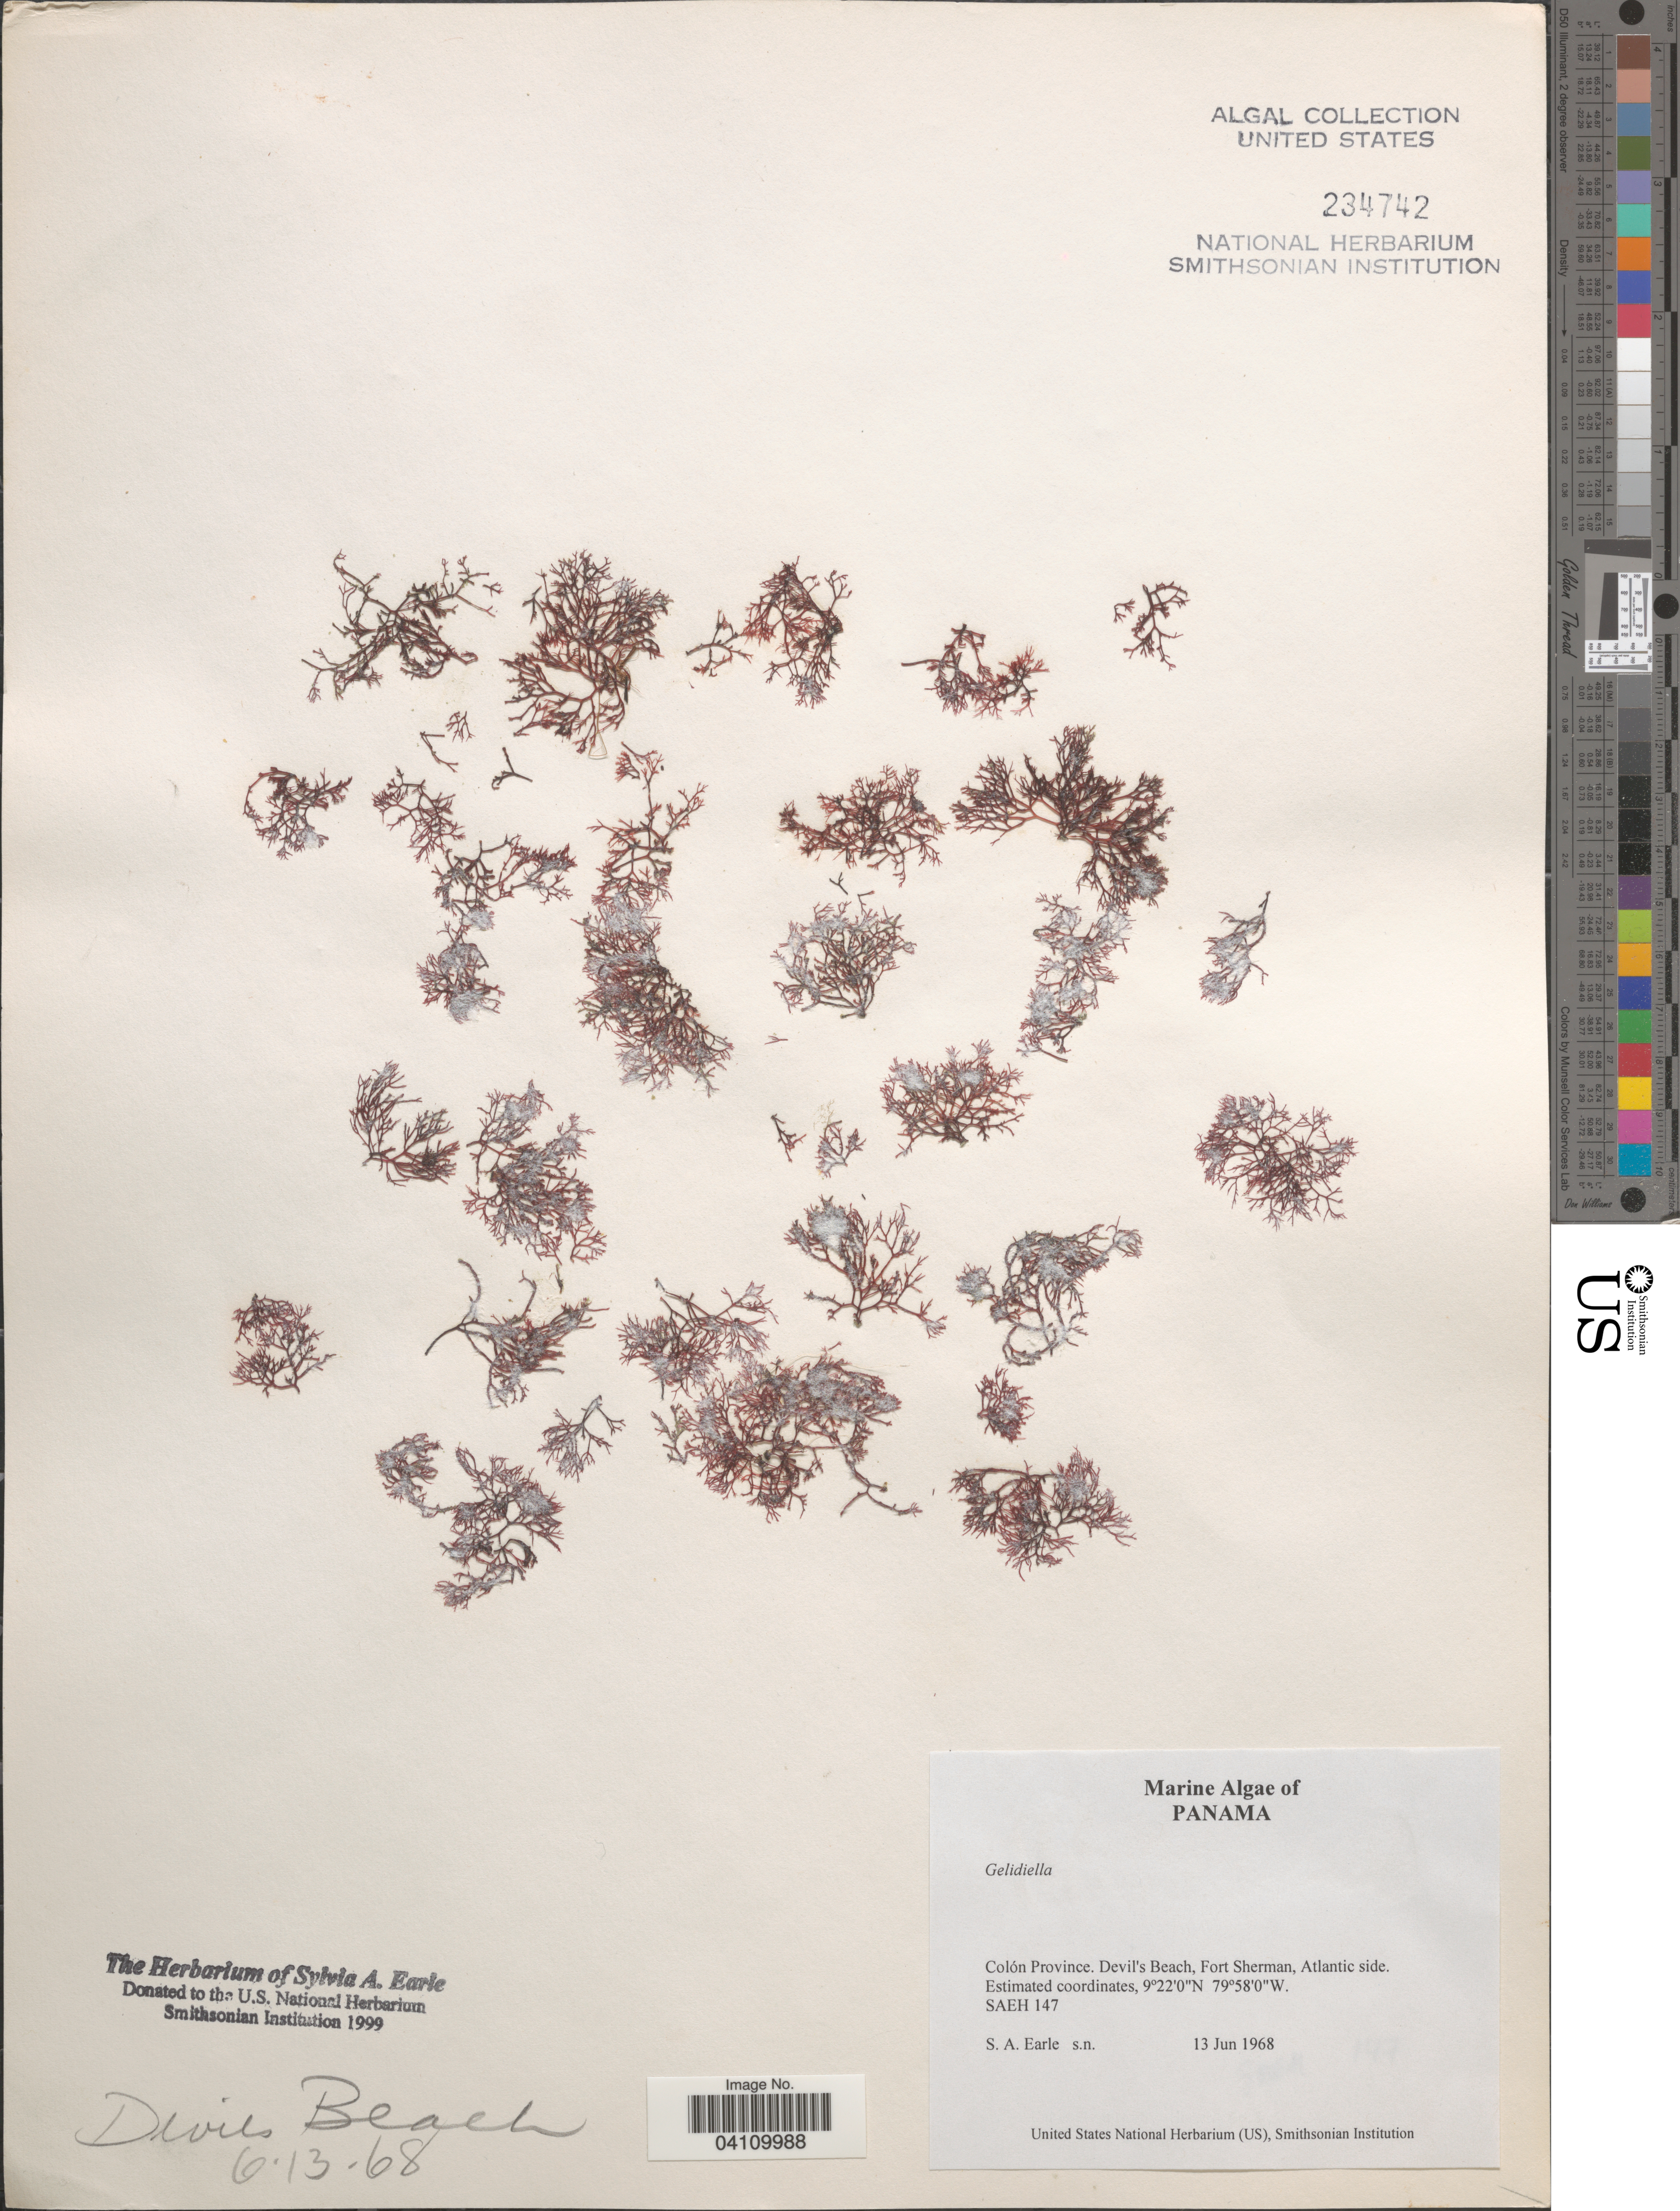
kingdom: Plantae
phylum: Rhodophyta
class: Florideophyceae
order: Gelidiales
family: Gelidiellaceae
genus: Gelidiella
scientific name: Gelidiella sp.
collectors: S. A. Earle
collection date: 1968-06-13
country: Panama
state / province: Colón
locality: Devil's Beach, Fort Sherman, Atlantic side.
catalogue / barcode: US 234742